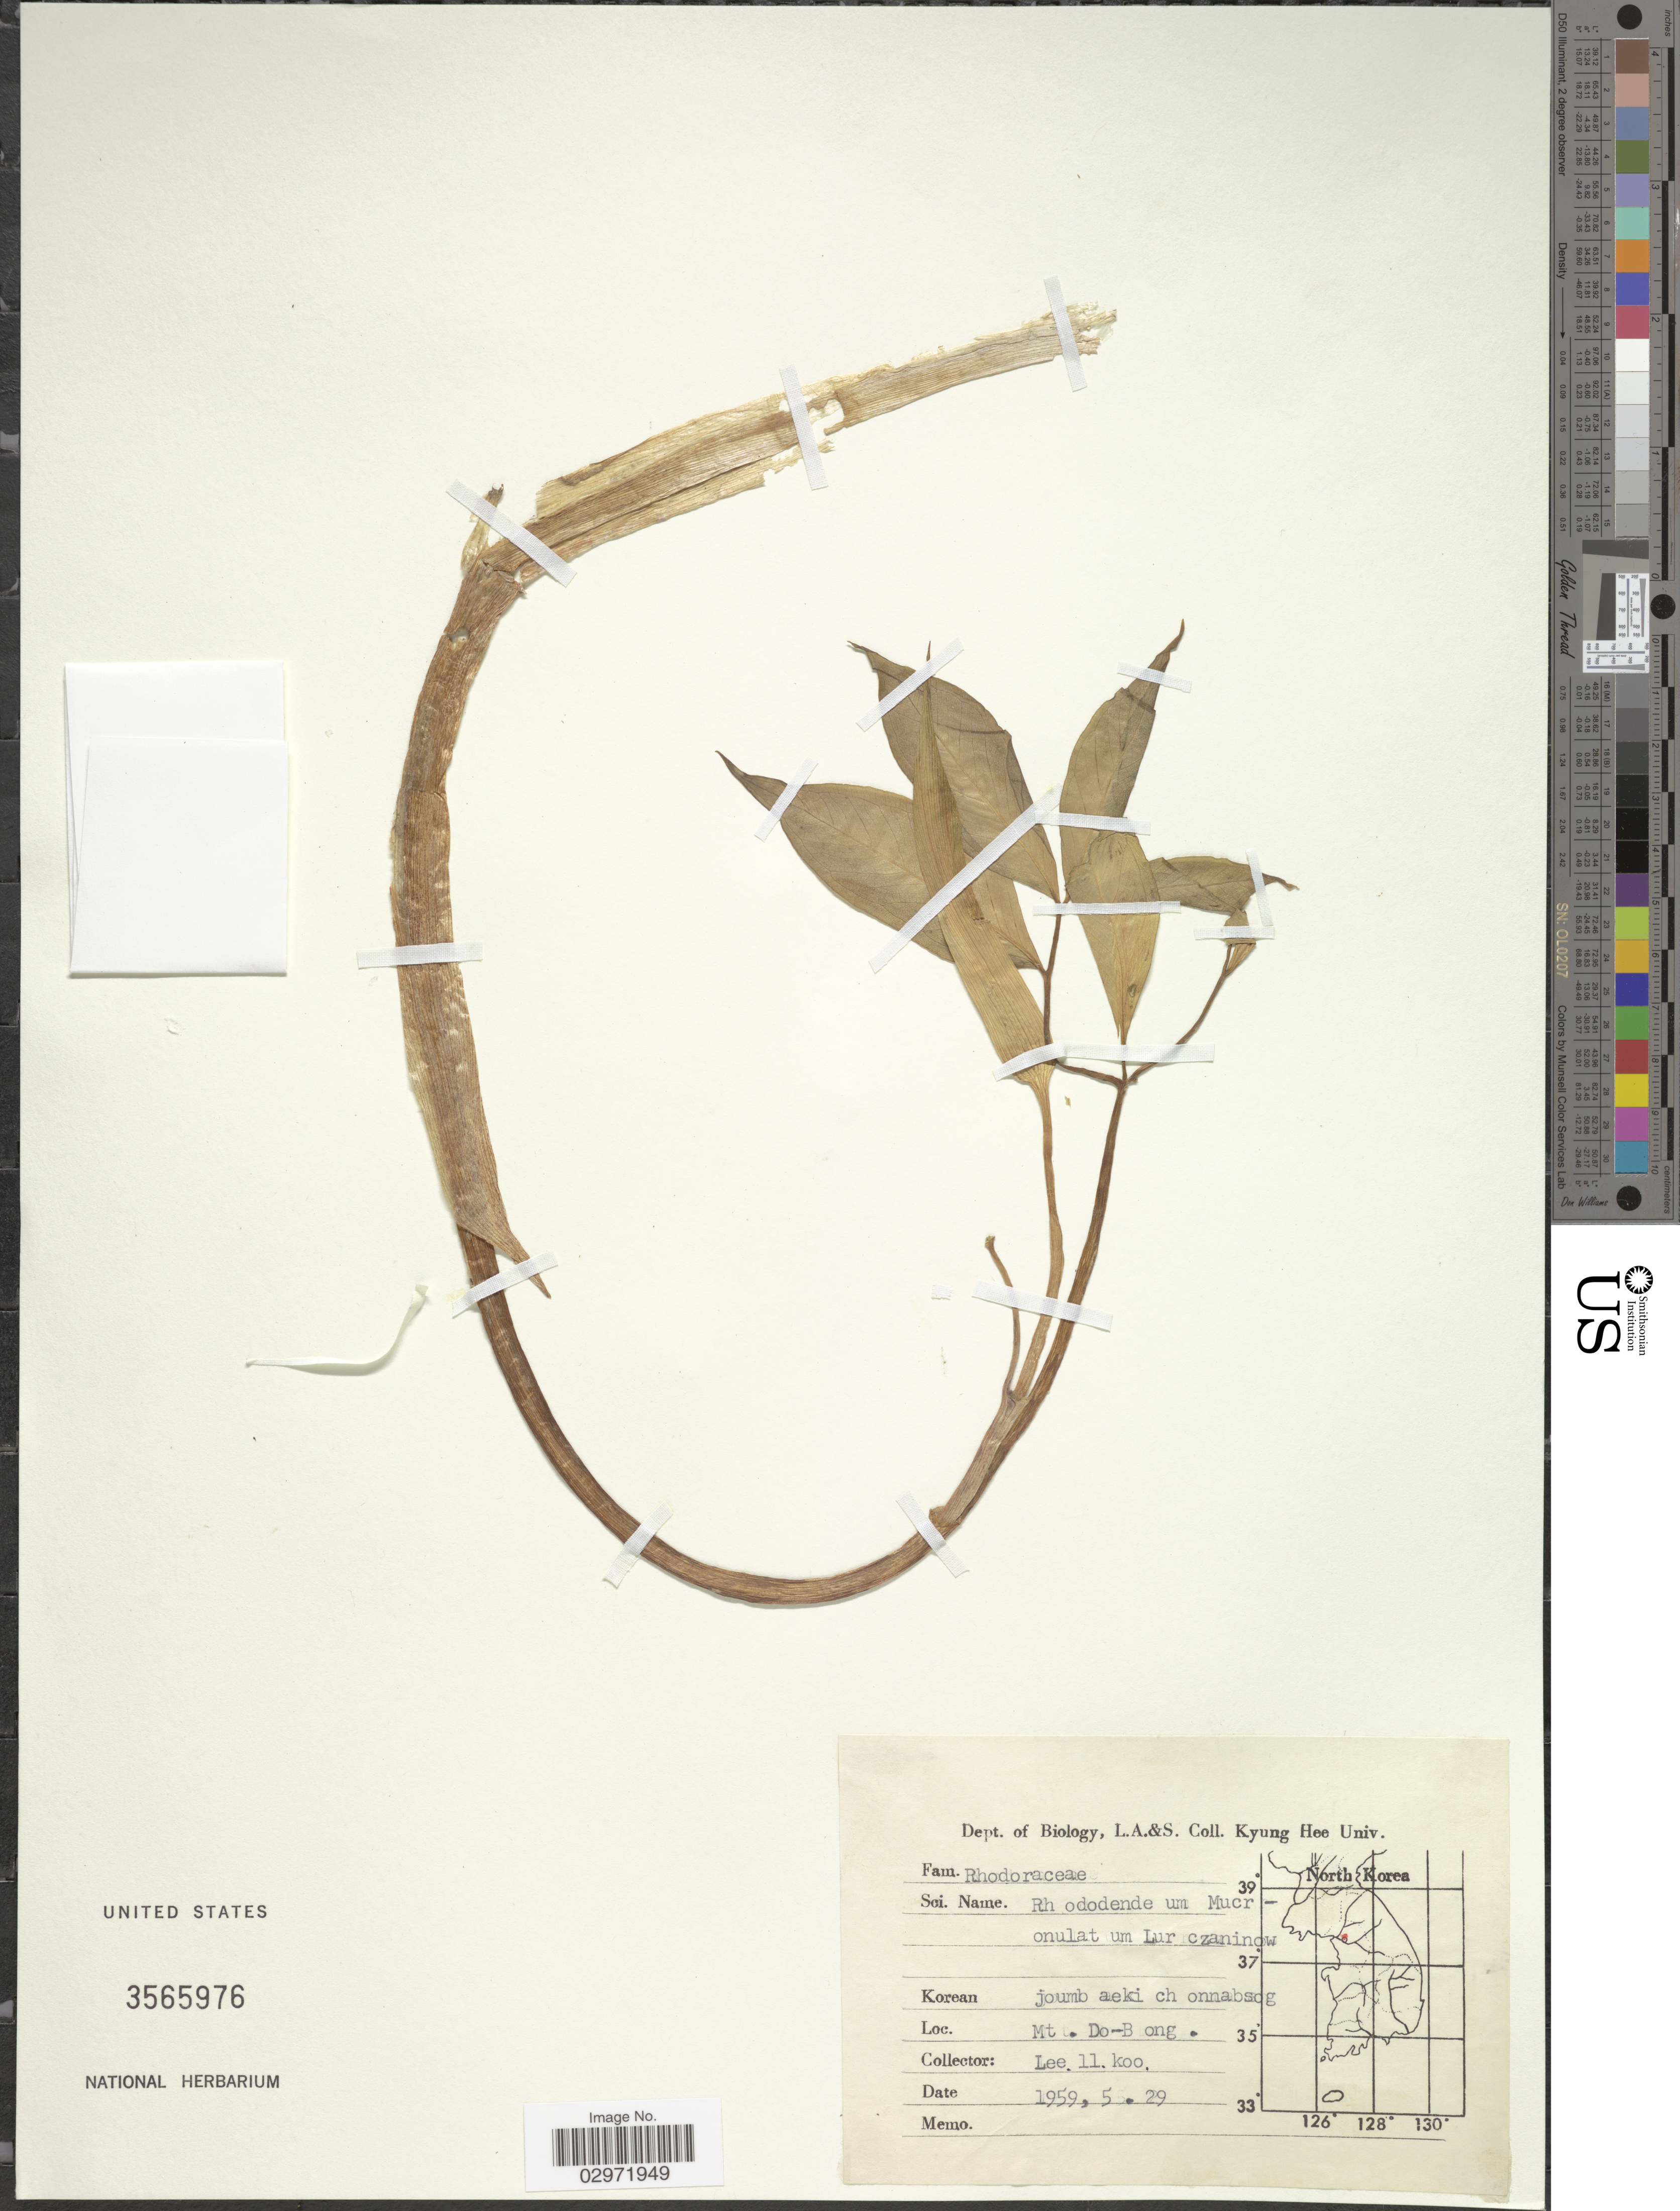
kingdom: Plantae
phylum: Tracheophyta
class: Magnoliopsida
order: Ericales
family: Ericaceae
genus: Rhododendron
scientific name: Rhododendron mucronatum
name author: (Blume) G. Don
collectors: Il-Ko Lee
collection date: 1959-05-29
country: South Korea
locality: Mt. Do-B ong.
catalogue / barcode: US 3565976